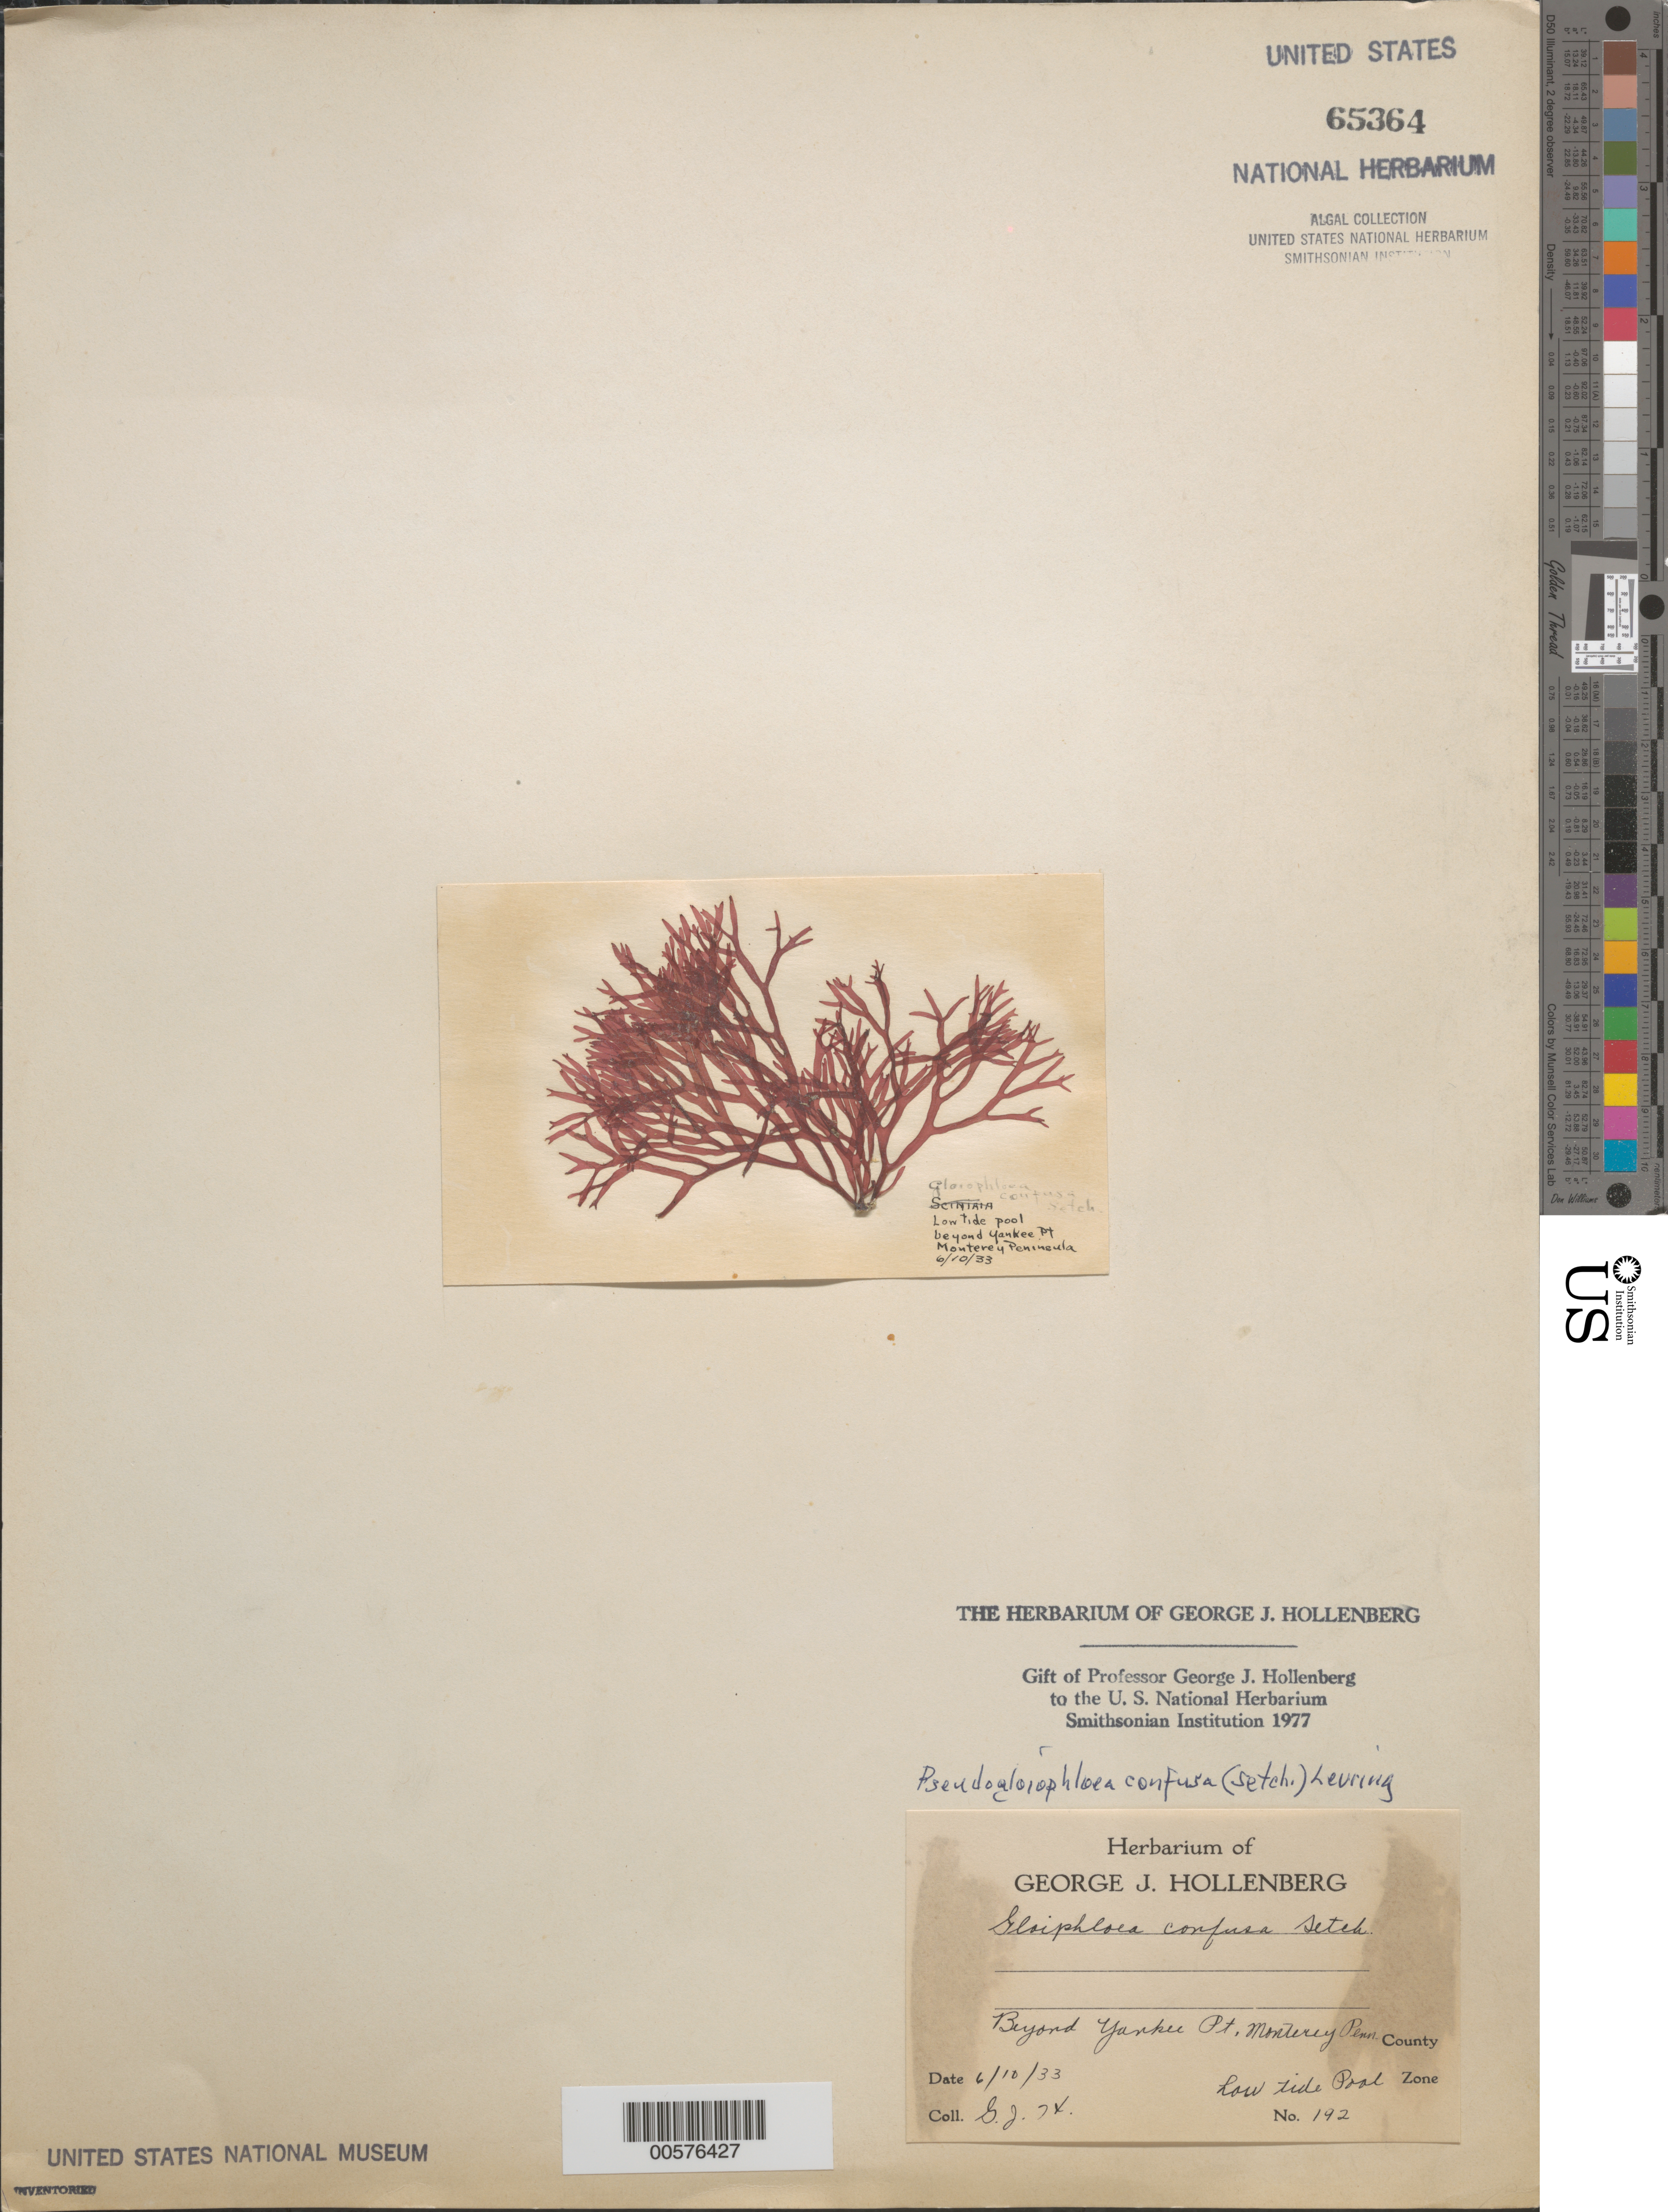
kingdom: Plantae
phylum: Rhodophyta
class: Florideophyceae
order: Nemaliales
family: Scinaiaceae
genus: Scinaia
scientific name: Scinaia confusa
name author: (Setch.) Huisman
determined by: Algae name updating Project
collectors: G. Hollenberg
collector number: GJH 192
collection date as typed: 10 Jun 1933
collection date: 1933-06-10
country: United States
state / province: California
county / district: Monterey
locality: Monterey Peninsula, beyond Yankee Point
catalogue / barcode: US 65364